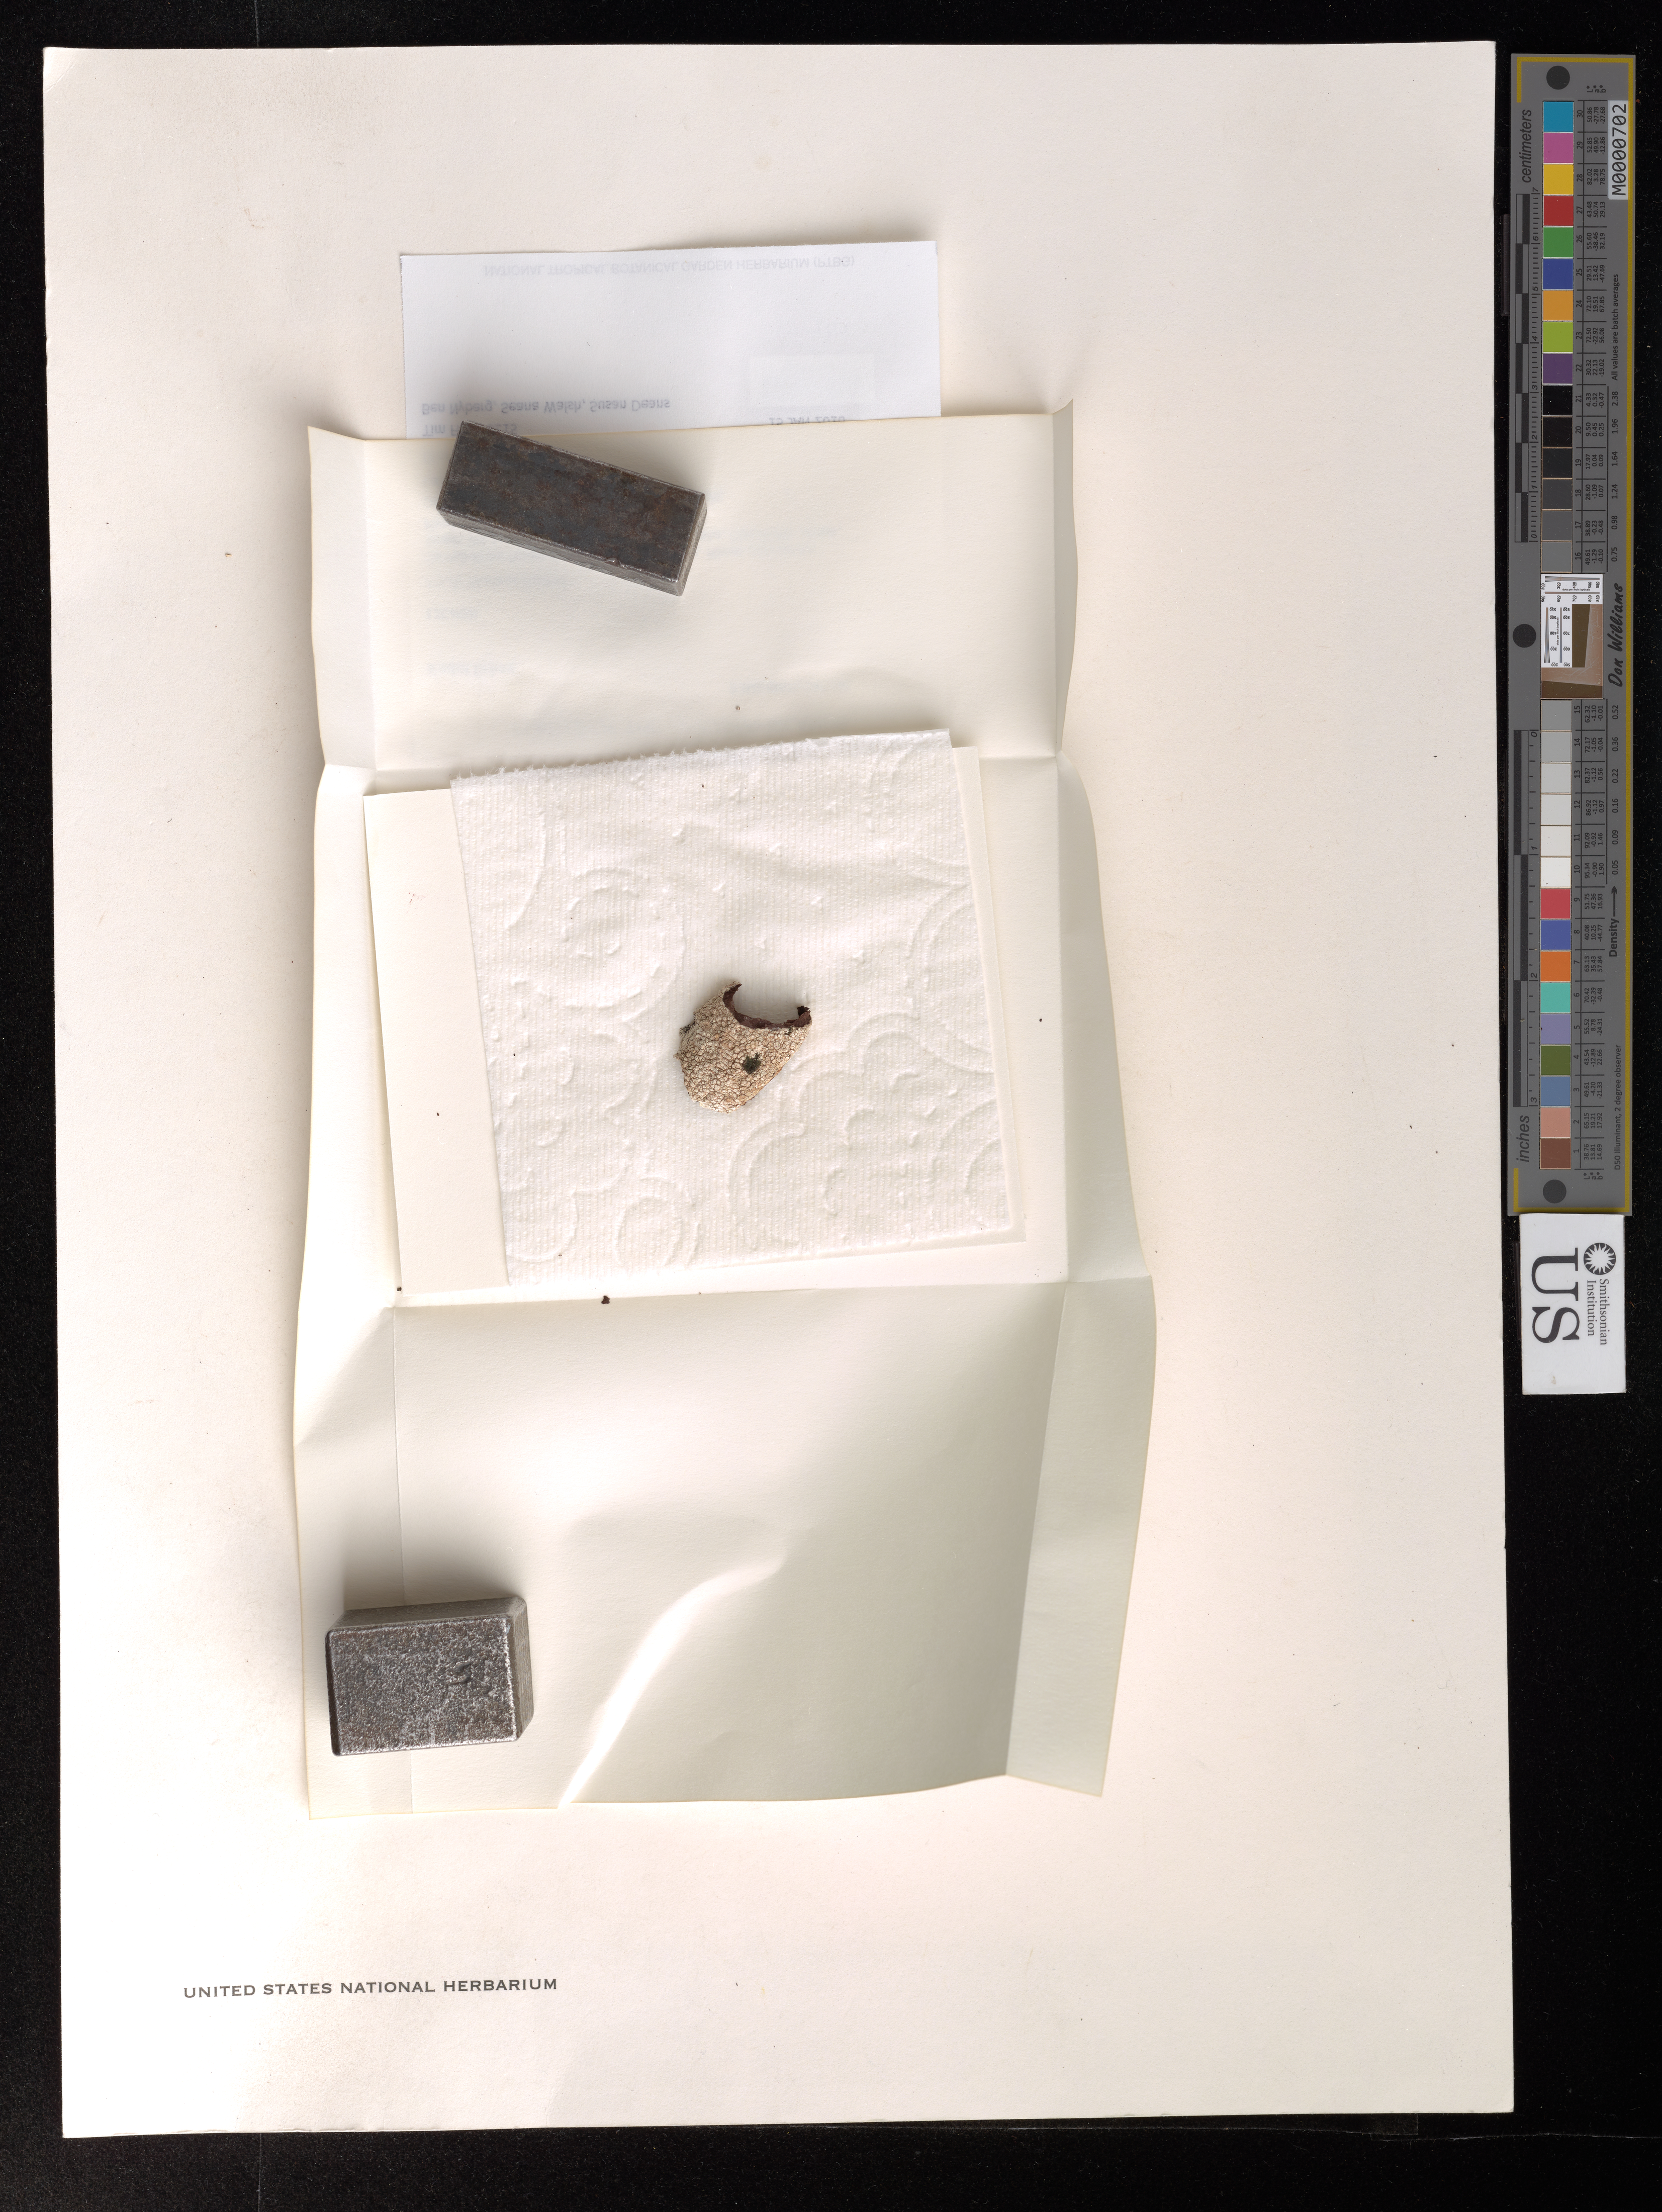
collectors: T. W. Flynn, B. Nyberg, S. Walsh & S. Deans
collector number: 8215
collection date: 2016-01-15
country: United States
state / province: Hawaii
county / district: Kauai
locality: Kauai Waimea District. Na Pali-Kona Forest Reserve. Makaha Valley.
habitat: Mixed mesophytic forest. W/ Acacia koa, Metrosideros polymorpha, Dodonaea, Alyxia, Myrsine, Psidium and Grevillea.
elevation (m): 846